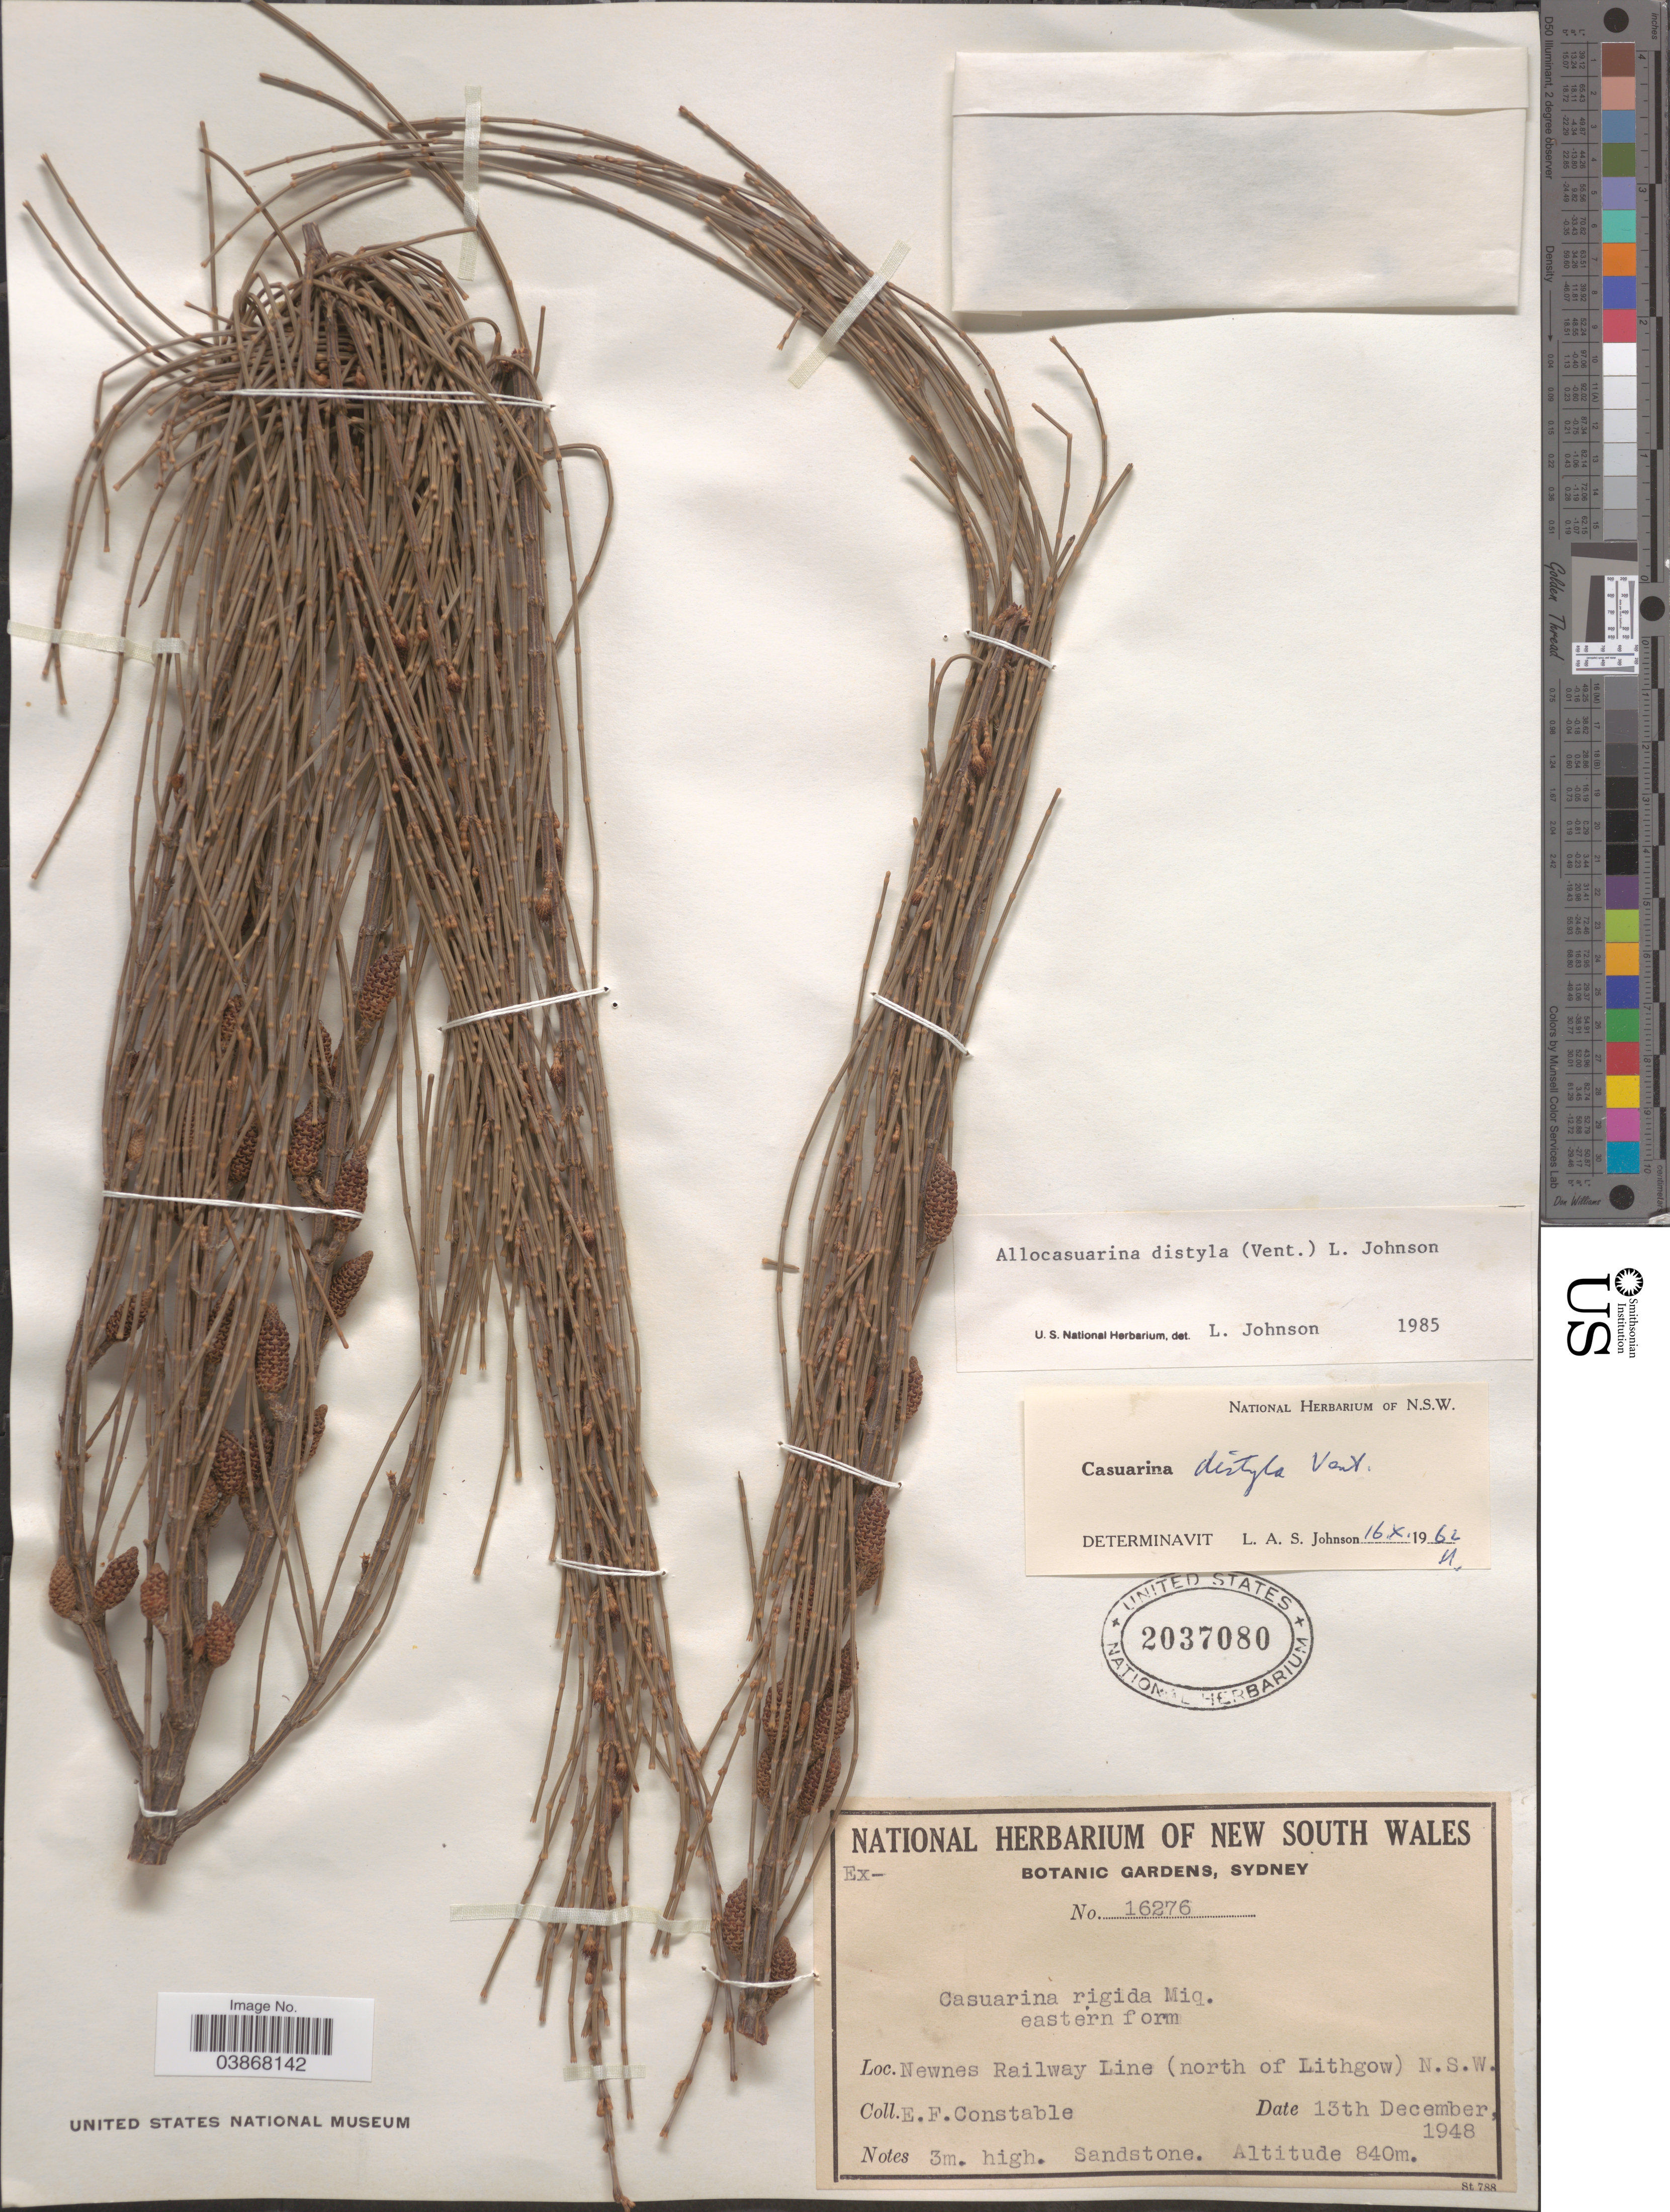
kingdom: Plantae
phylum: Tracheophyta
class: Magnoliopsida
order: Fagales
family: Casuarinaceae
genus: Allocasuarina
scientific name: Allocasuarina distyla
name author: (Vent.) L.A.S. Johnson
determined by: Johnson, L. A. S.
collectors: E. F. Constable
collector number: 16276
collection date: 1948-12-13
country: Australia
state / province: New South Wales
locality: Newnes Railway Line (north of Lithgow).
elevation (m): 840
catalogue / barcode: US 2037080